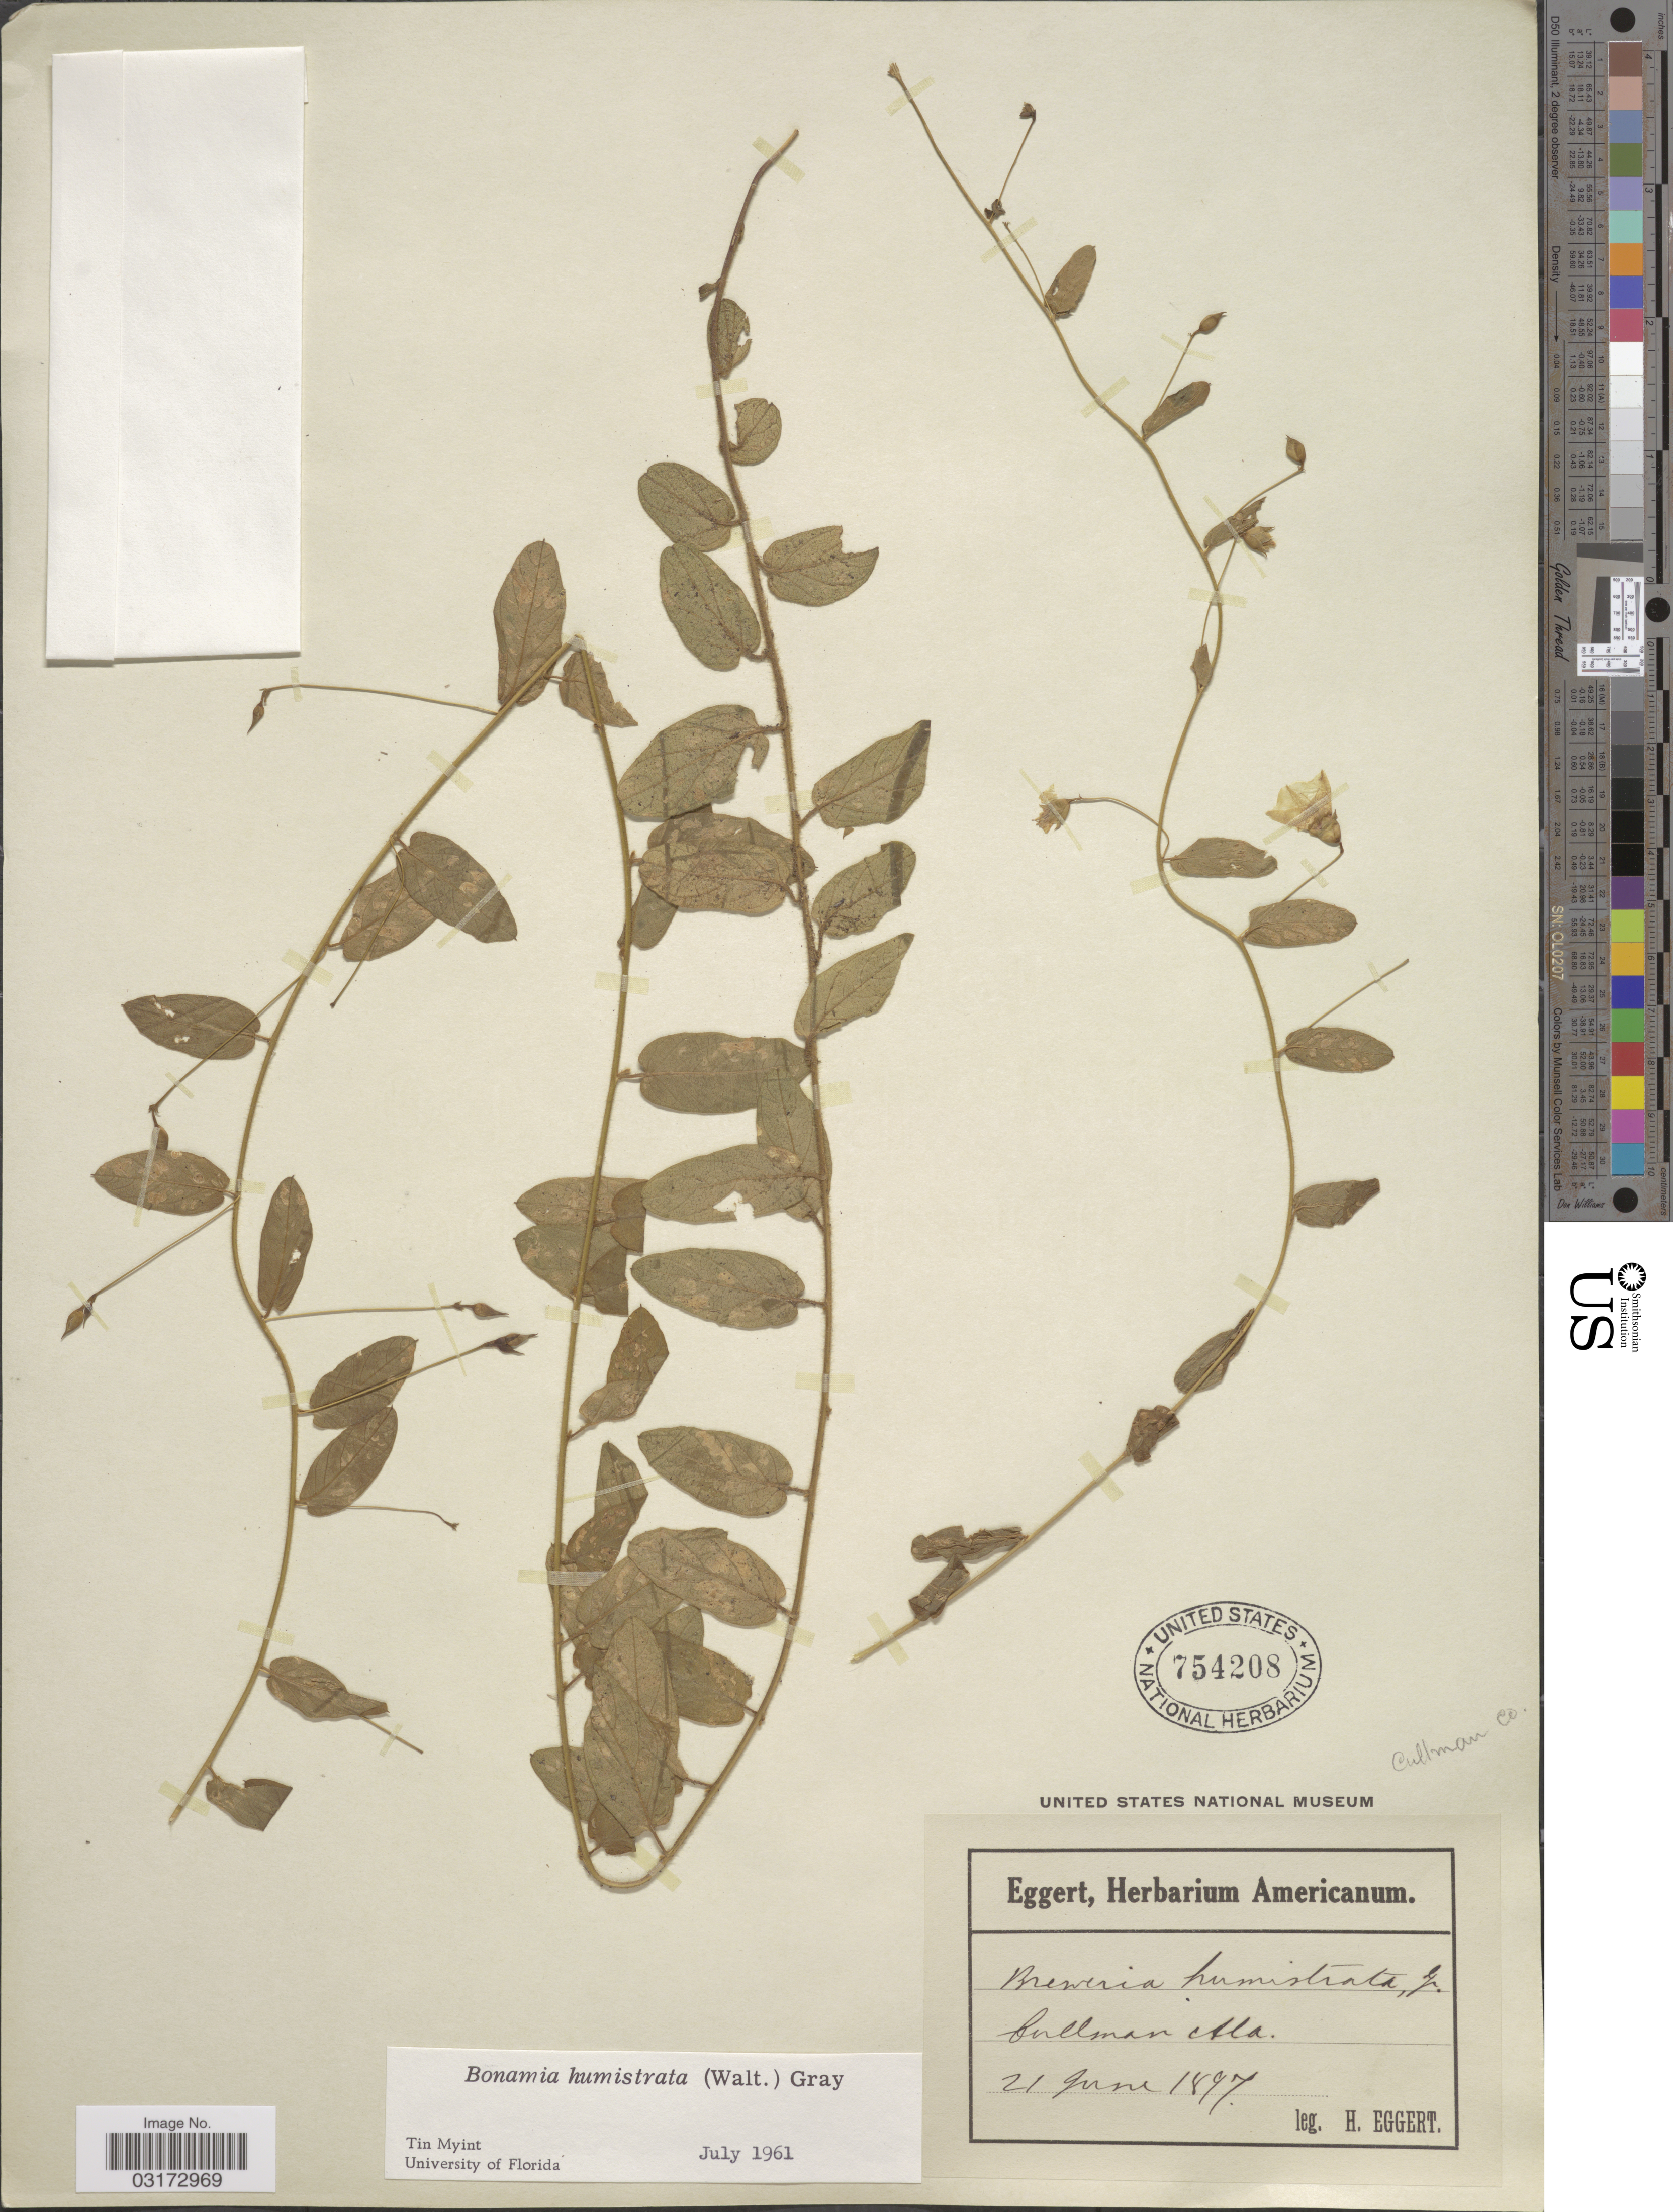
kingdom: Plantae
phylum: Tracheophyta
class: Magnoliopsida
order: Solanales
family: Convolvulaceae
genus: Stylisma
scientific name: Stylisma humistrata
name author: (Walter) Chapm.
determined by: Strong, Mark T., (BOT), Smithsonian Institution - National Museum of Natural History (UNITED STATES)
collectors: H. Eggert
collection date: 1897-06-21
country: United States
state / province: Alabama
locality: Cullman Co.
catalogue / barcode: US 754208